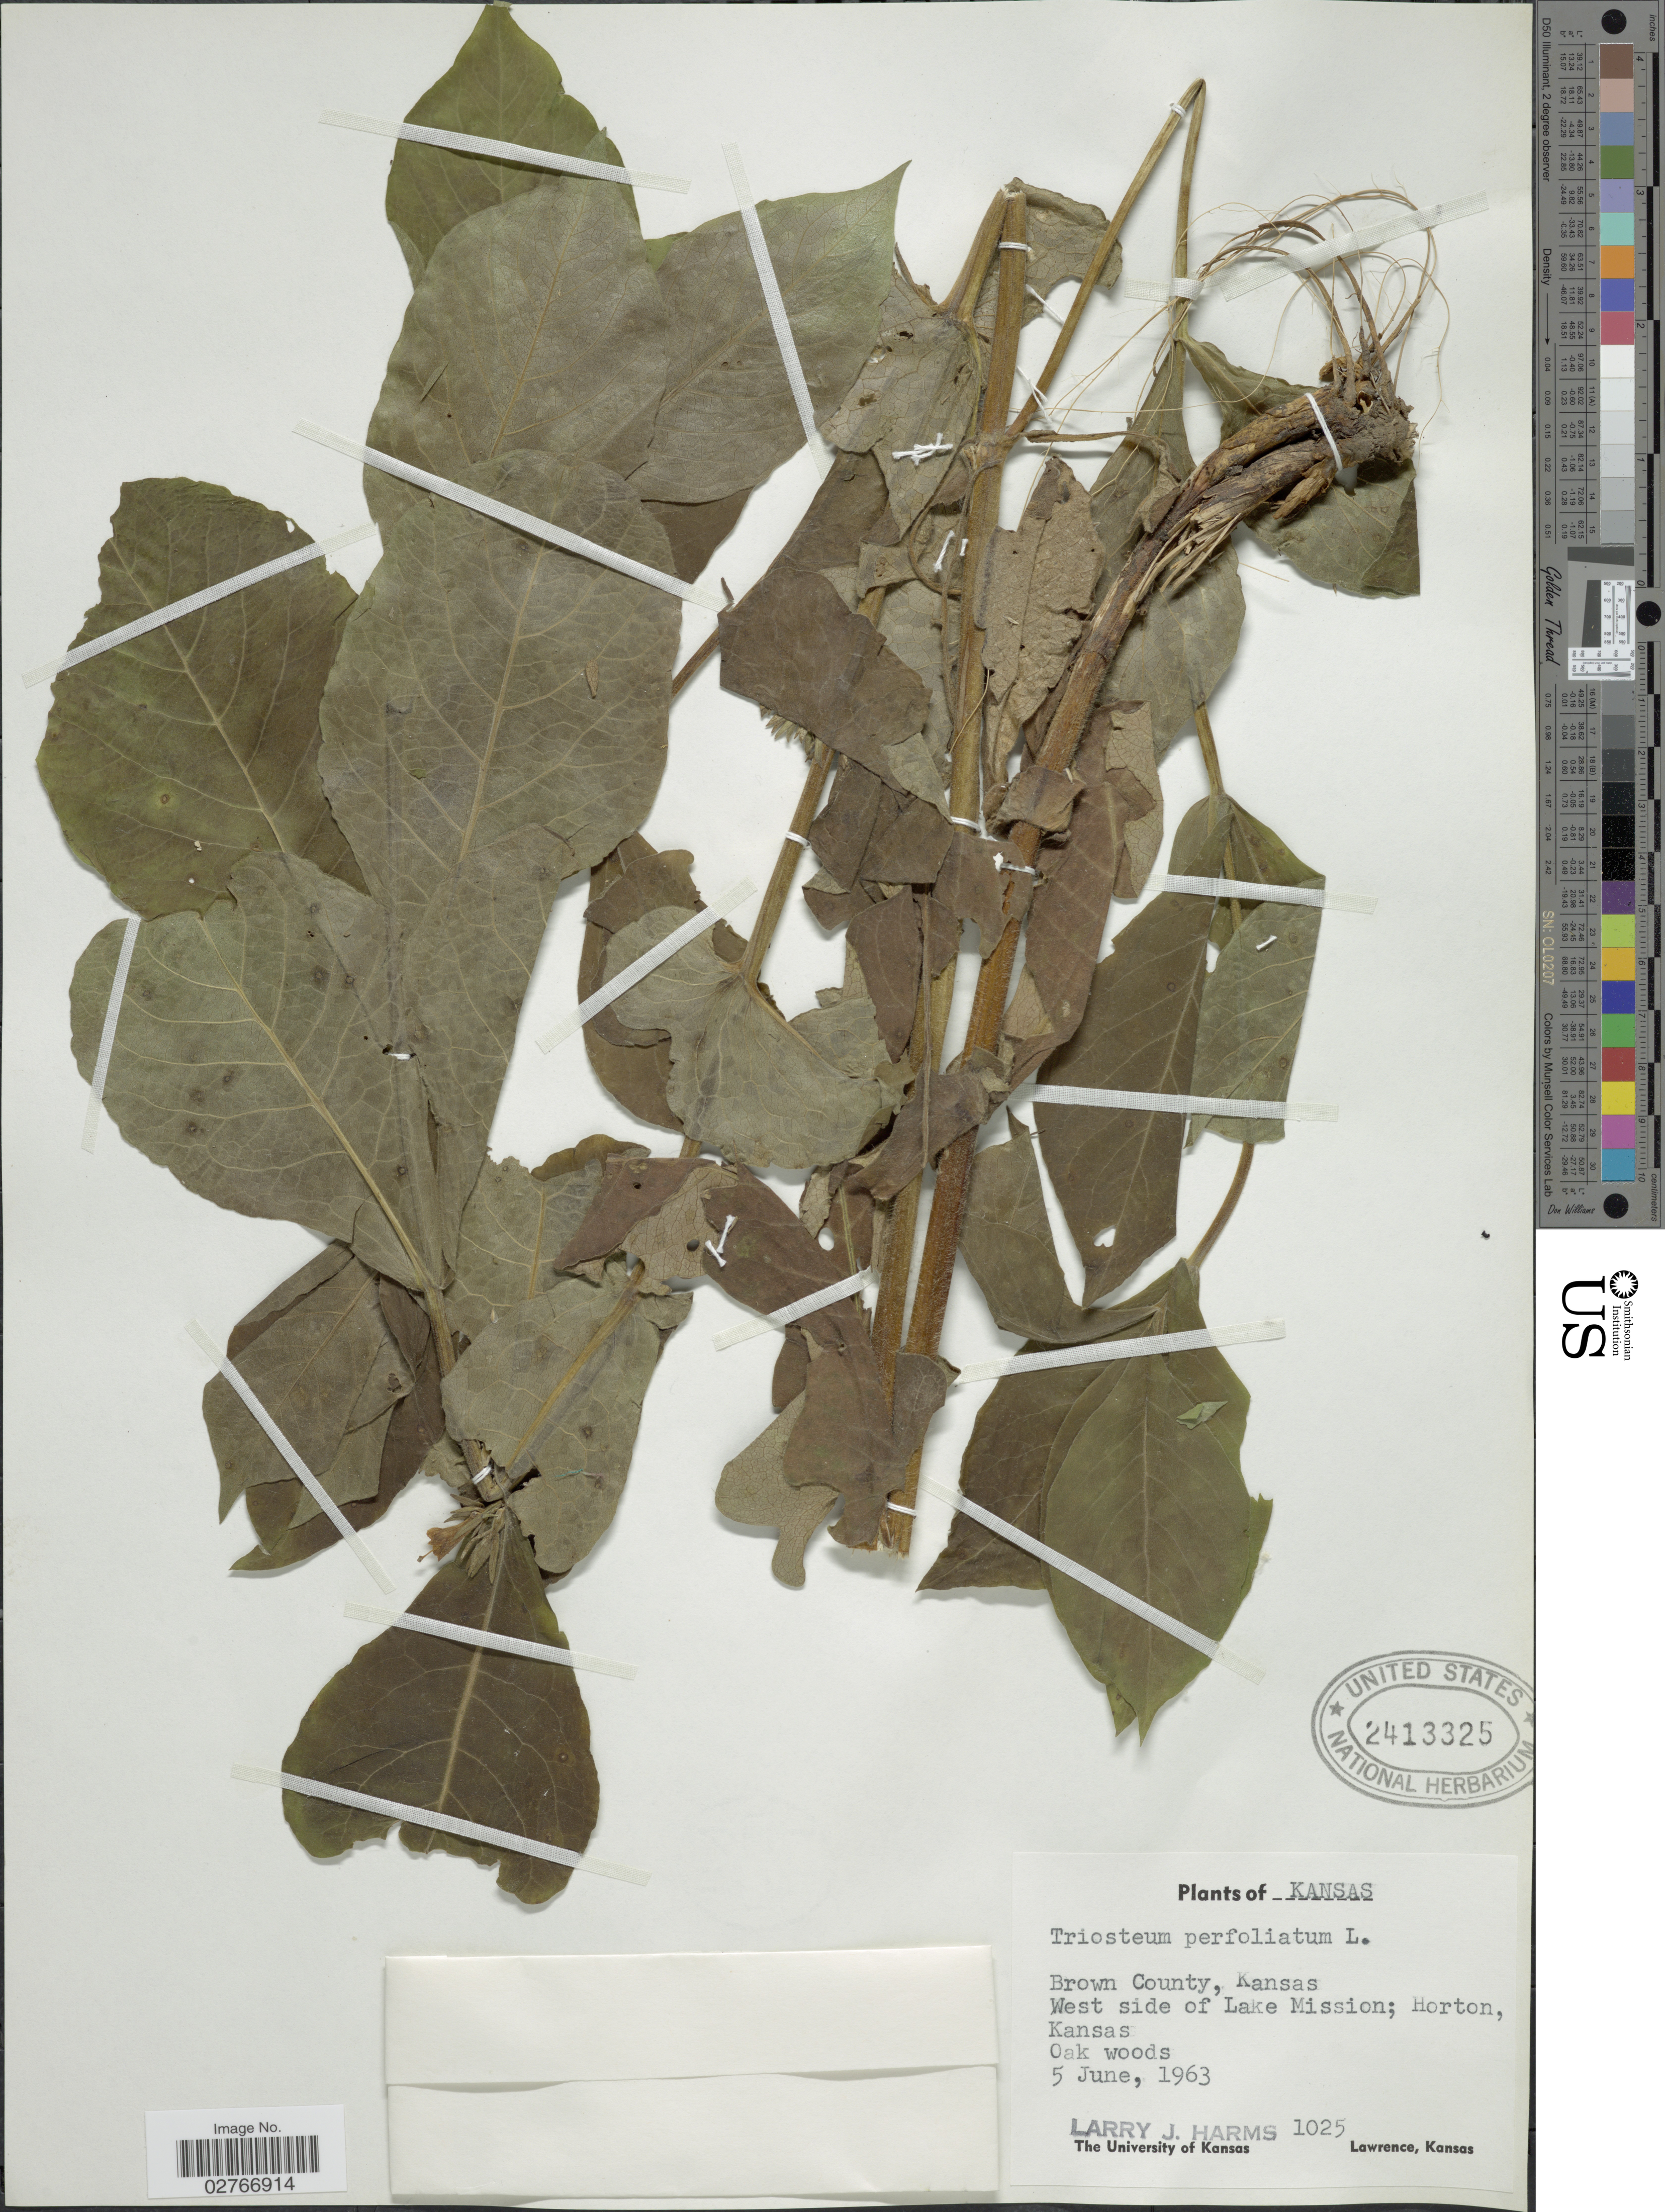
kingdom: Plantae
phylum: Tracheophyta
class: Magnoliopsida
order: Dipsacales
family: Caprifoliaceae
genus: Triosteum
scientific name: Triosteum perfoliatum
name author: L.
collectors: L. Harms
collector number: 1025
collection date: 1963-06-05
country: United States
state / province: Kansas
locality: Brown County. West side of Lake Mission; Horton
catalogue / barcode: US 2413325